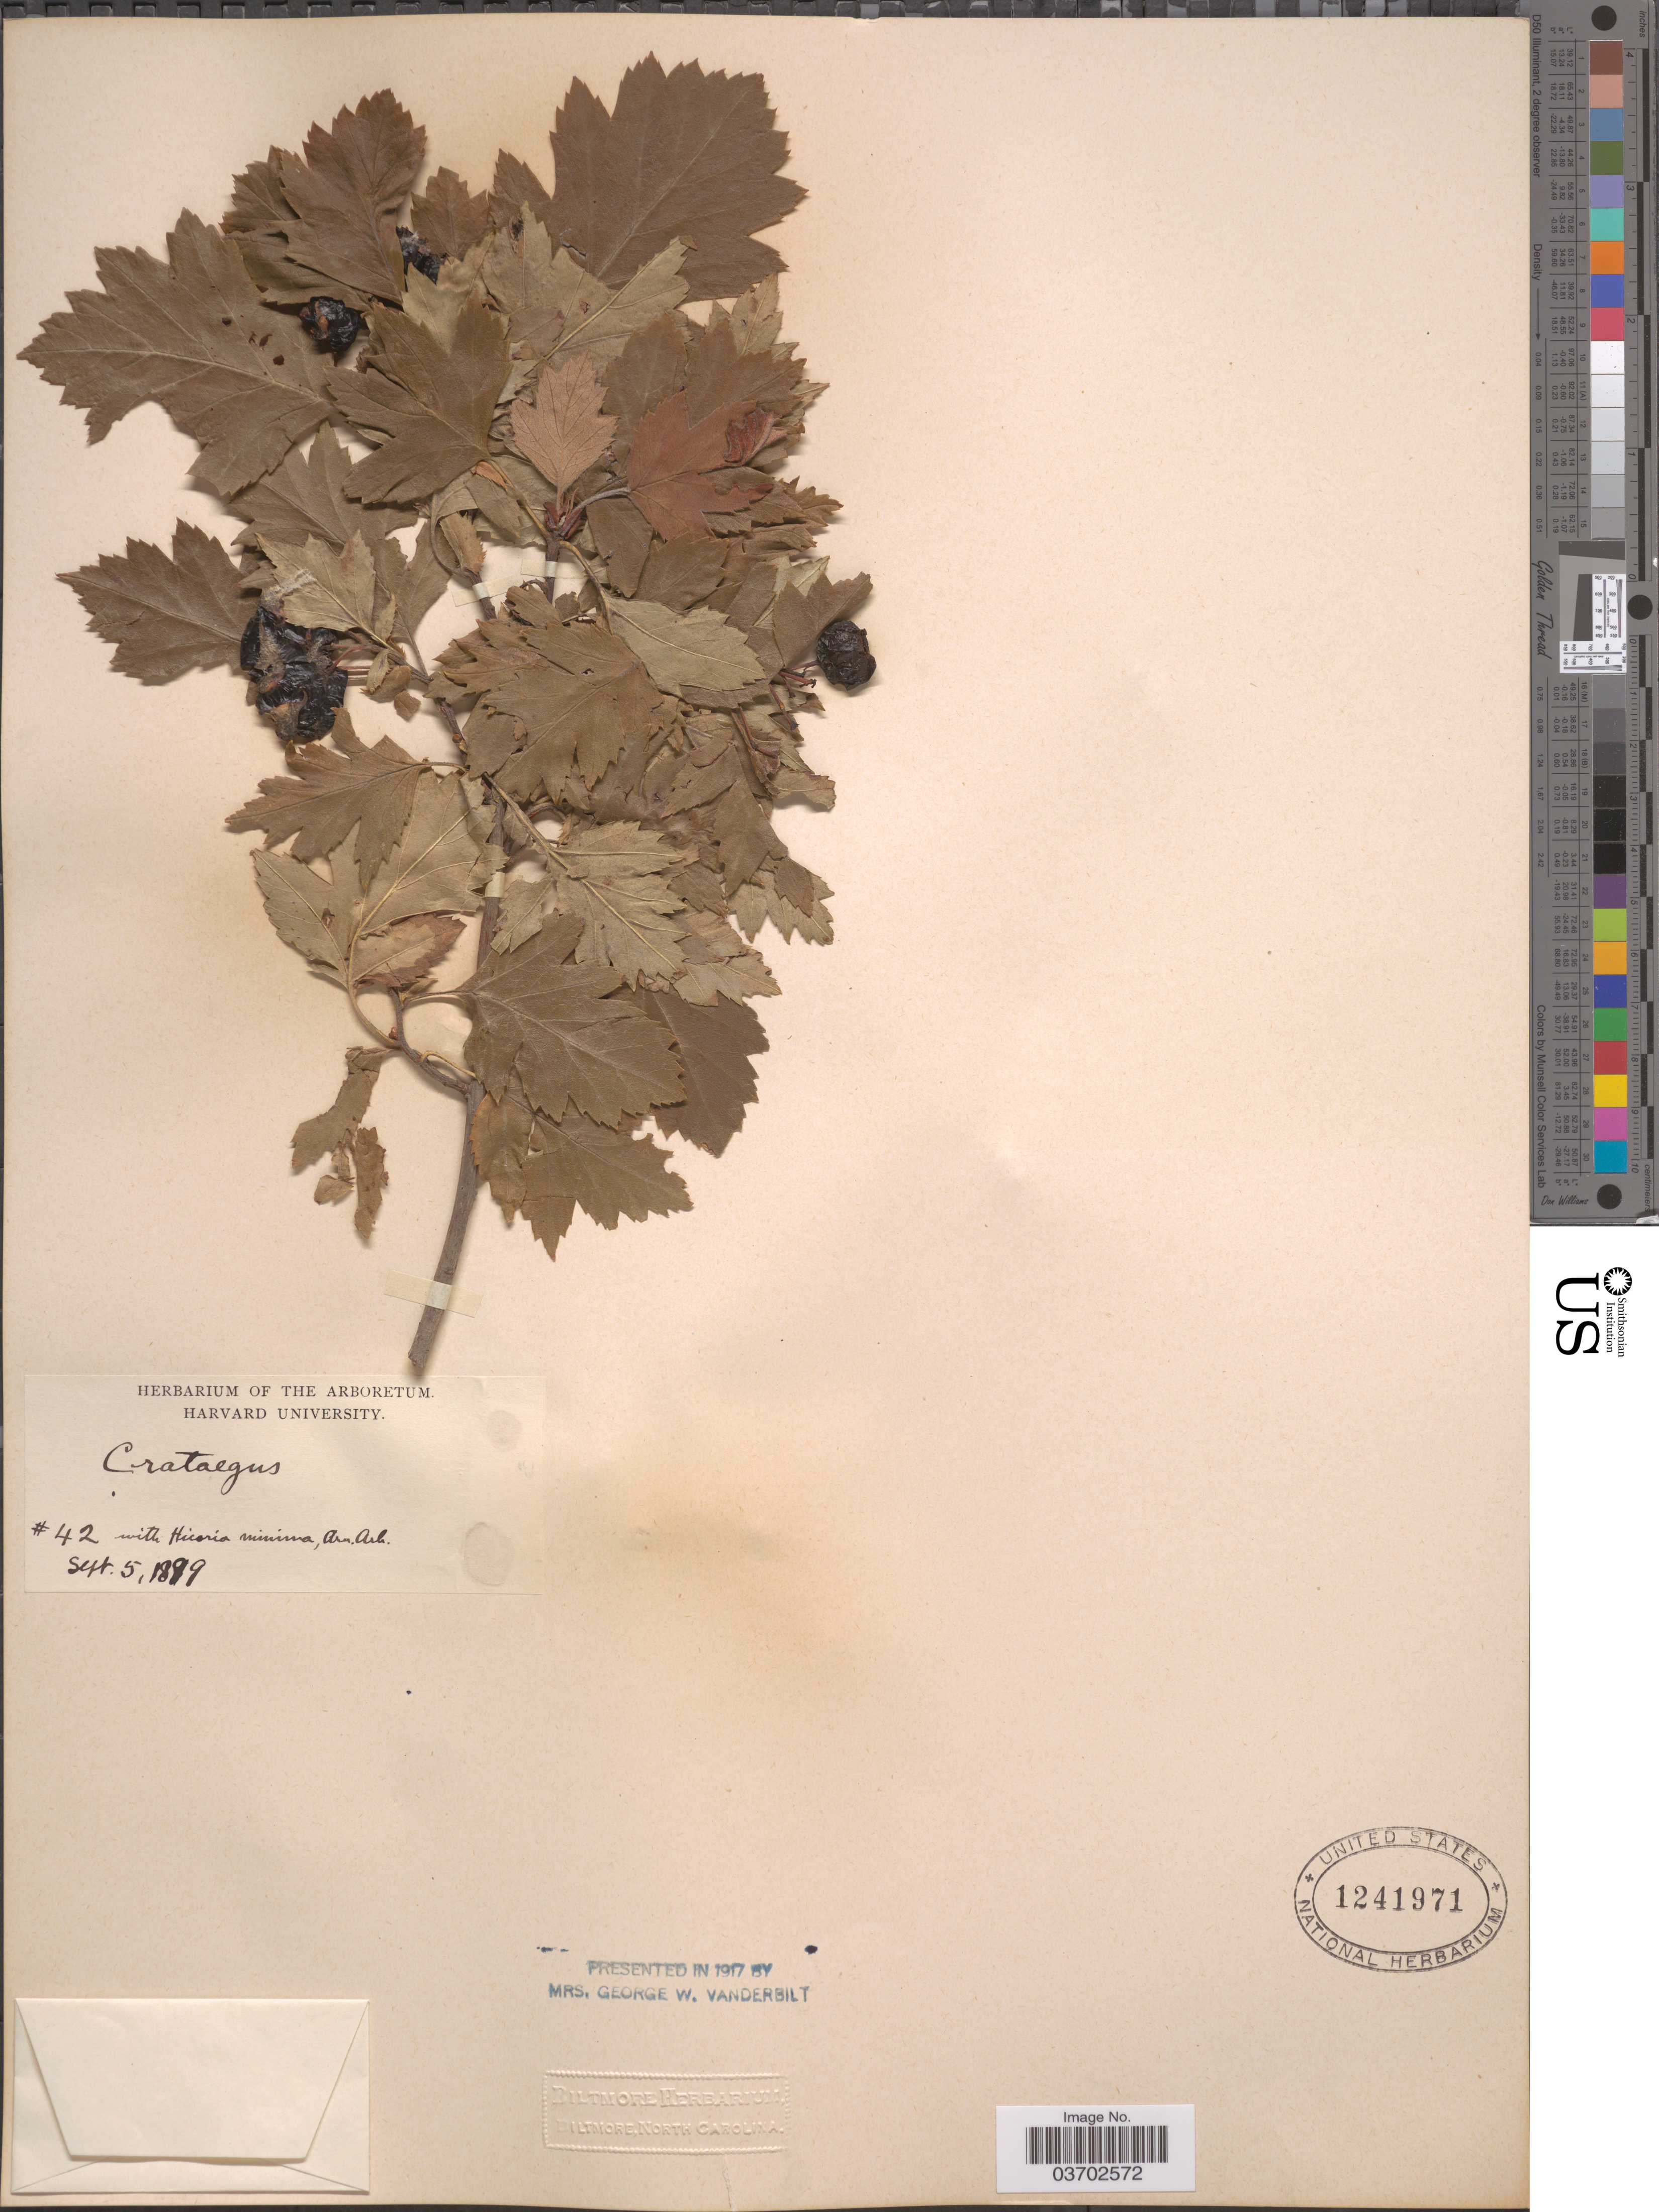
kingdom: Plantae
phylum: Tracheophyta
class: Magnoliopsida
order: Rosales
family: Rosaceae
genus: Crataegus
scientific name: Crataegus sp.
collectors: Ex herb. of the Arboretum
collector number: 42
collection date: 1899-09-05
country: United States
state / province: Massachusetts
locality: Arn. Arb.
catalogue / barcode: US 1241971